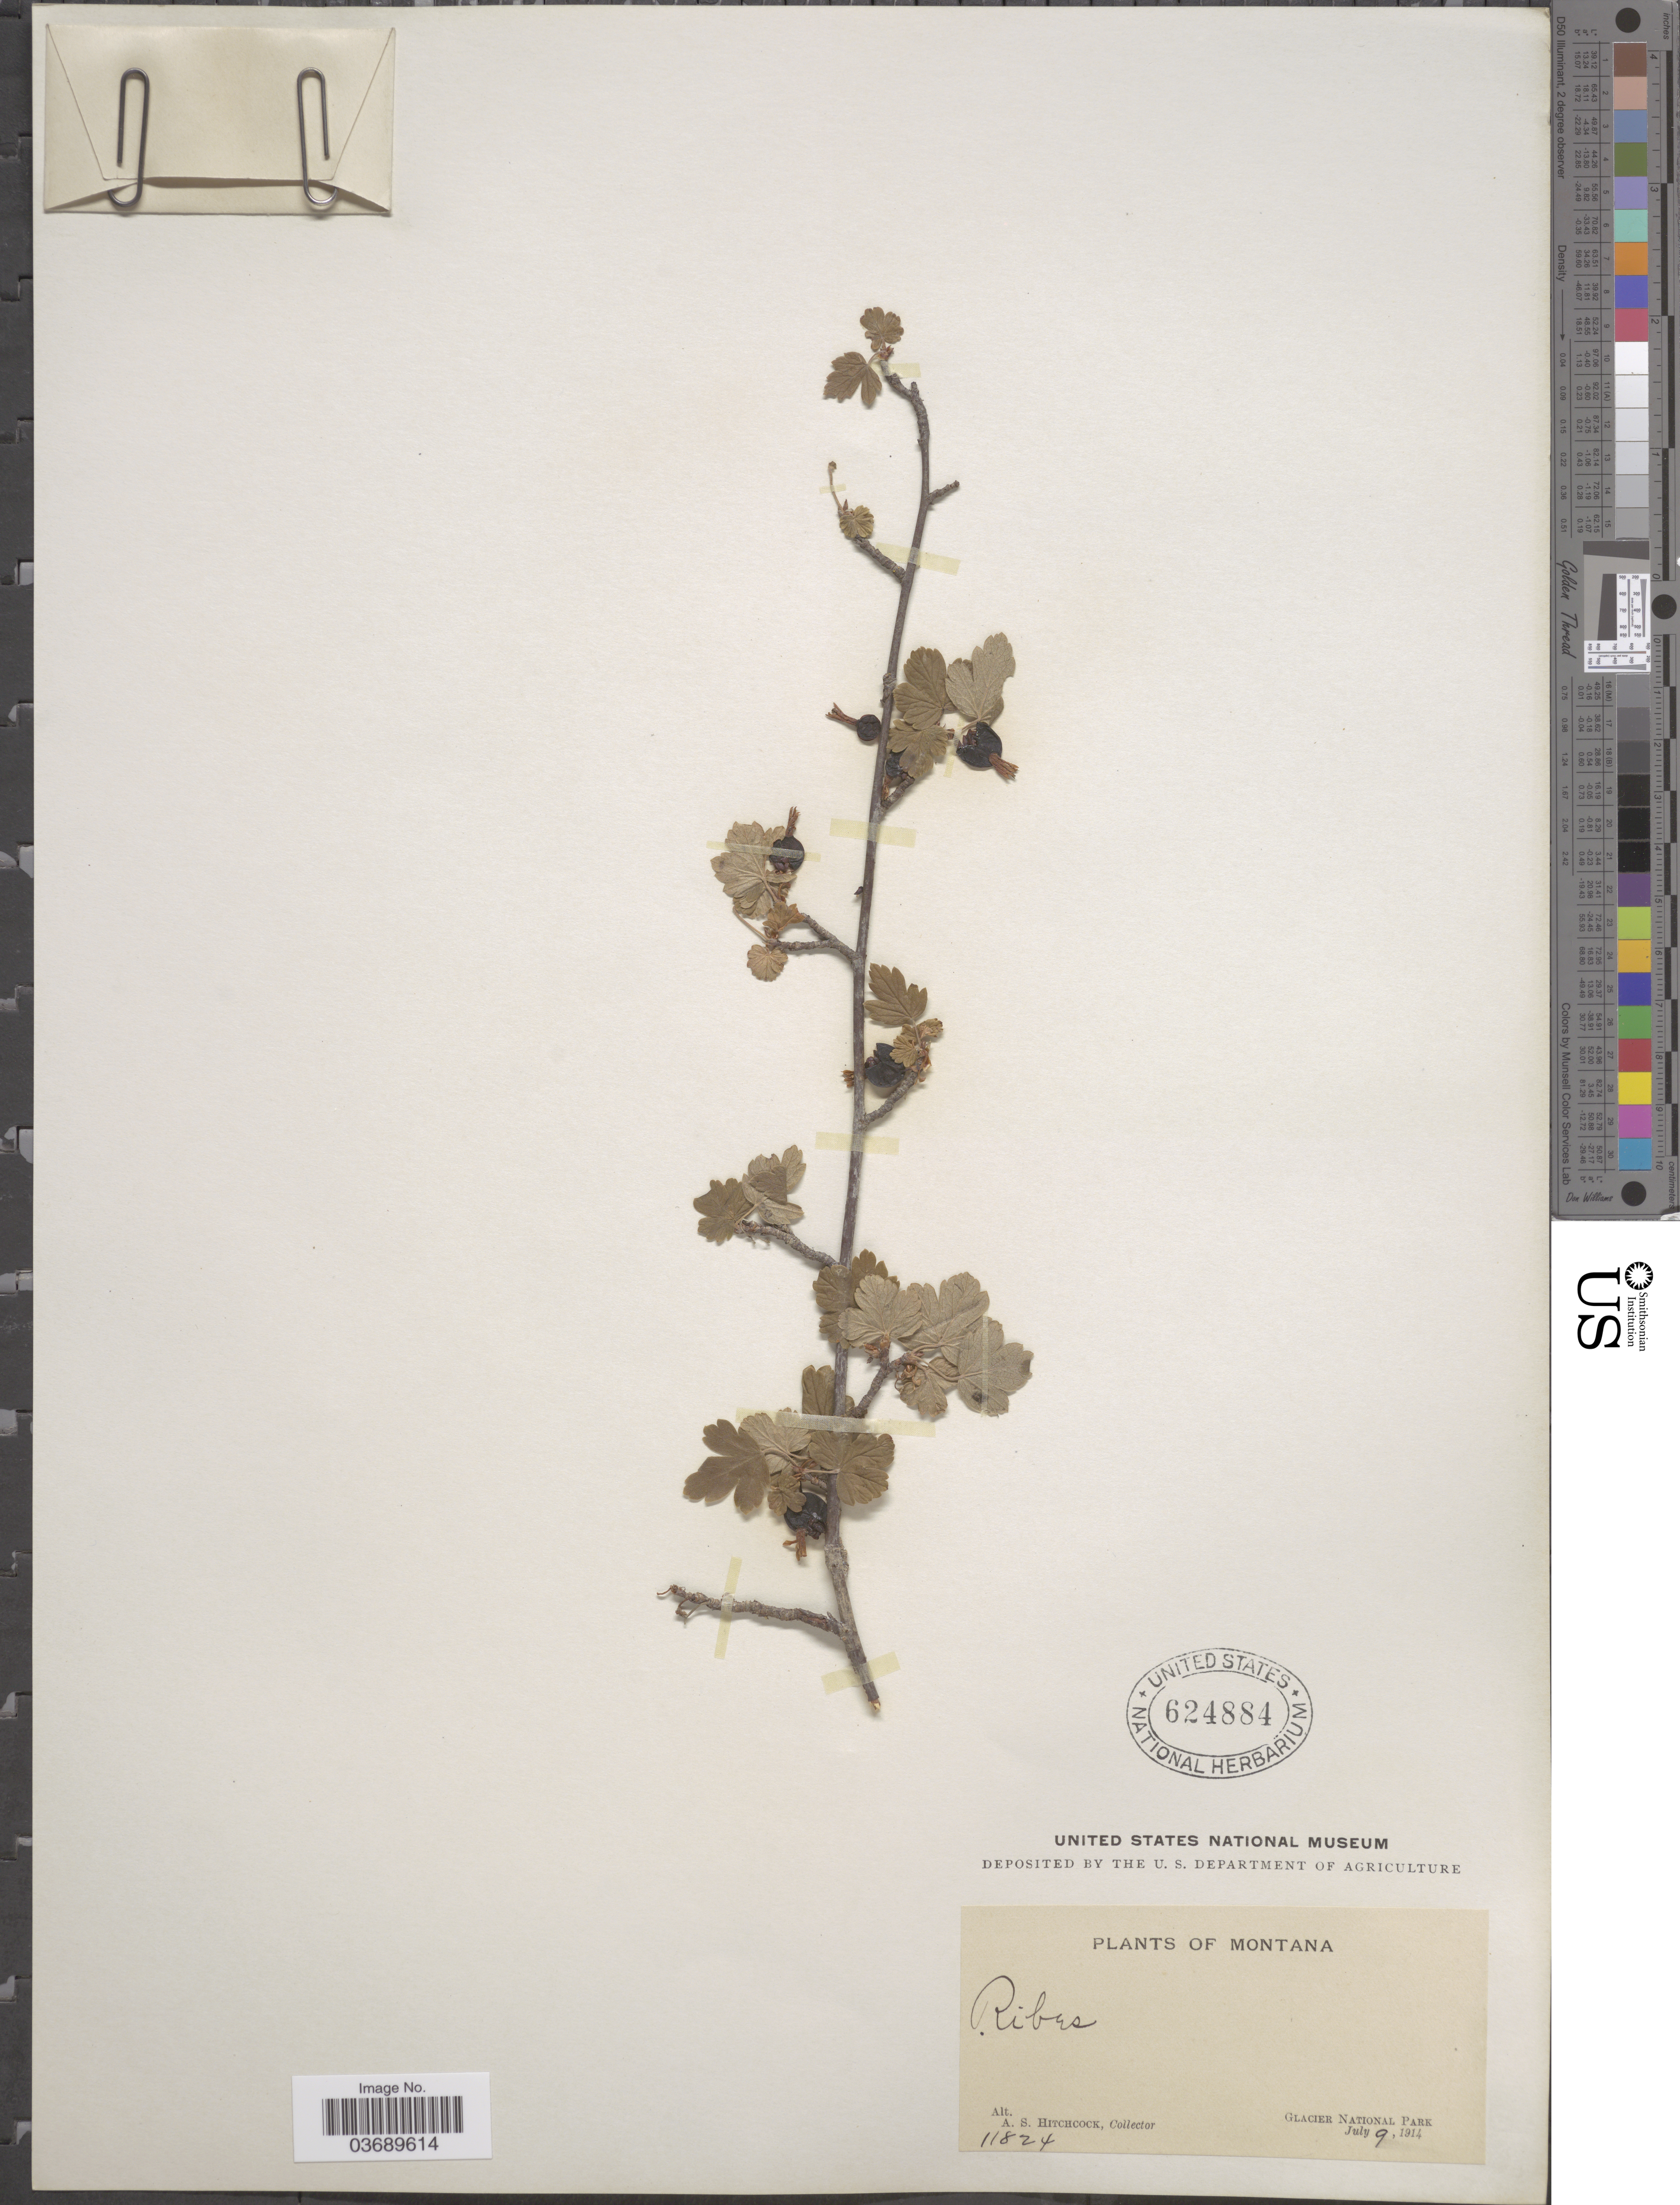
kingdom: Plantae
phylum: Tracheophyta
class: Magnoliopsida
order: Saxifragales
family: Grossulariaceae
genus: Ribes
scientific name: Ribes sp.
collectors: A. S. Hitchcock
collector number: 11824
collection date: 1914-07-09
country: United States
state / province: Montana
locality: Glacier National Park.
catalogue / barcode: US 624884